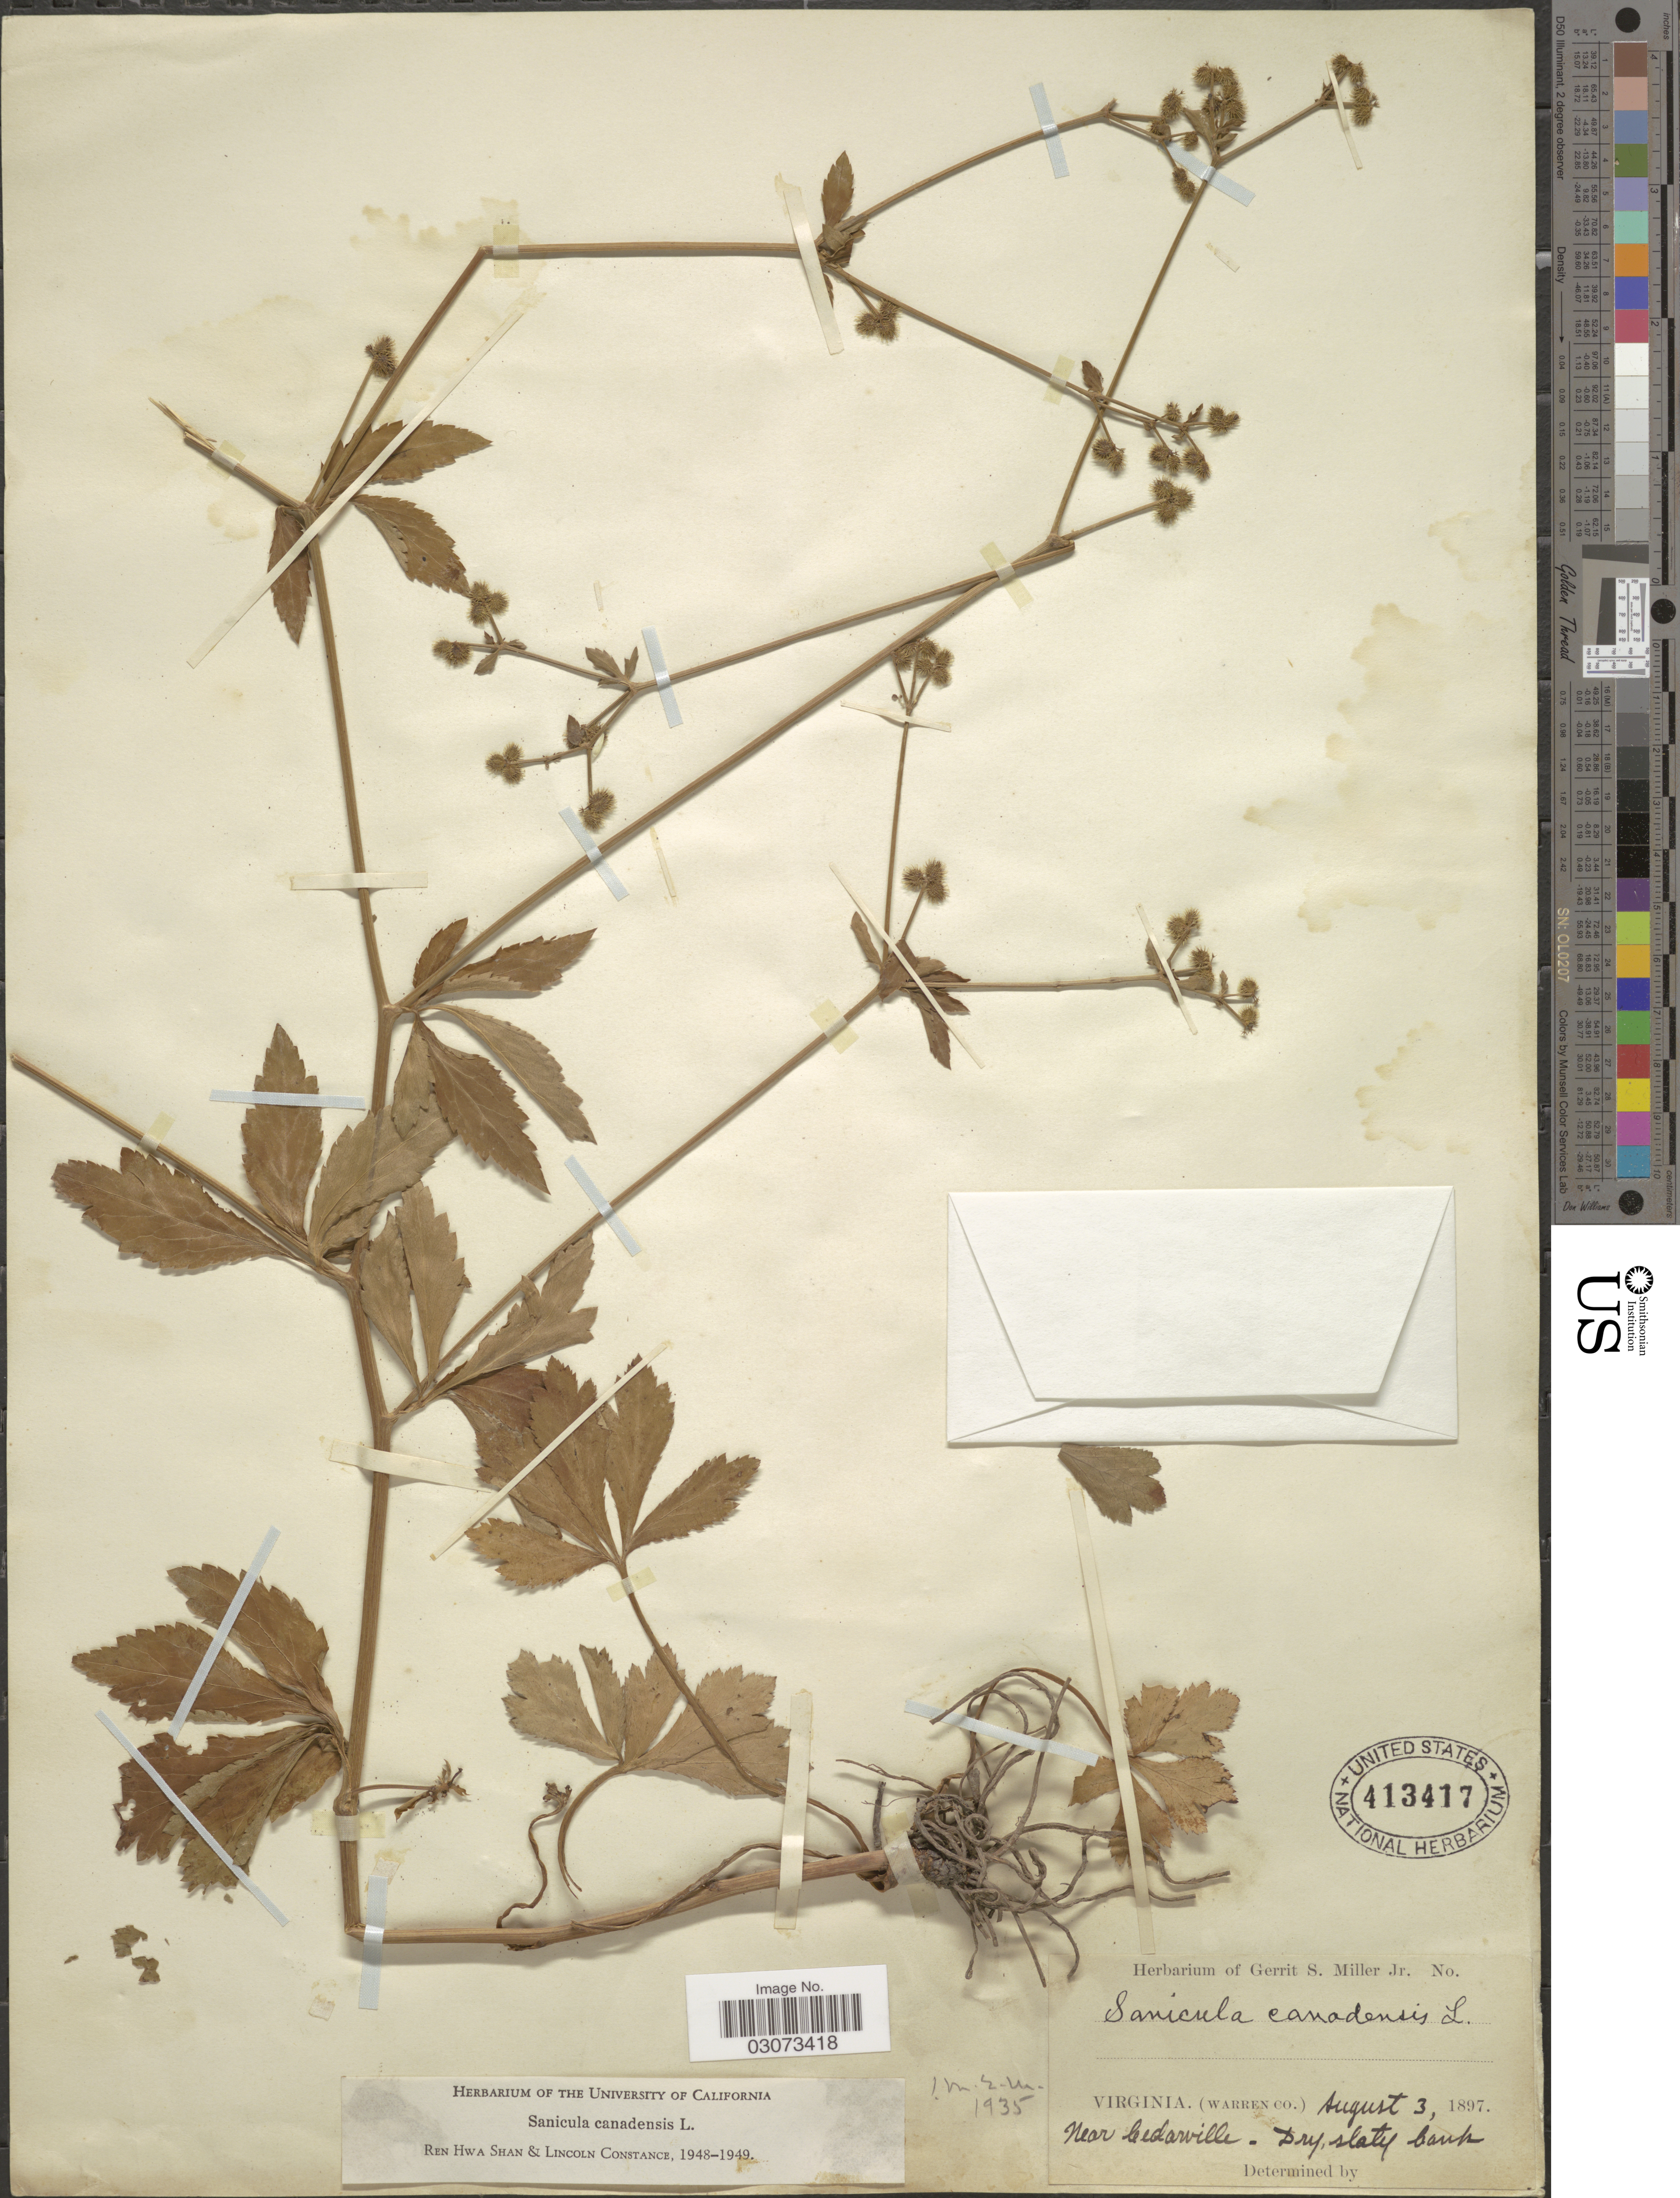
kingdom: Plantae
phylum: Tracheophyta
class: Magnoliopsida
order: Apiales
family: Apiaceae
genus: Sanicula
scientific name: Sanicula canadensis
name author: L.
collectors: Ex herb. Gerrit S. Miller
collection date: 1897-08-03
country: United States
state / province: Virginia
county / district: Warren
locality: Near Cedarville.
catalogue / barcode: US 413417